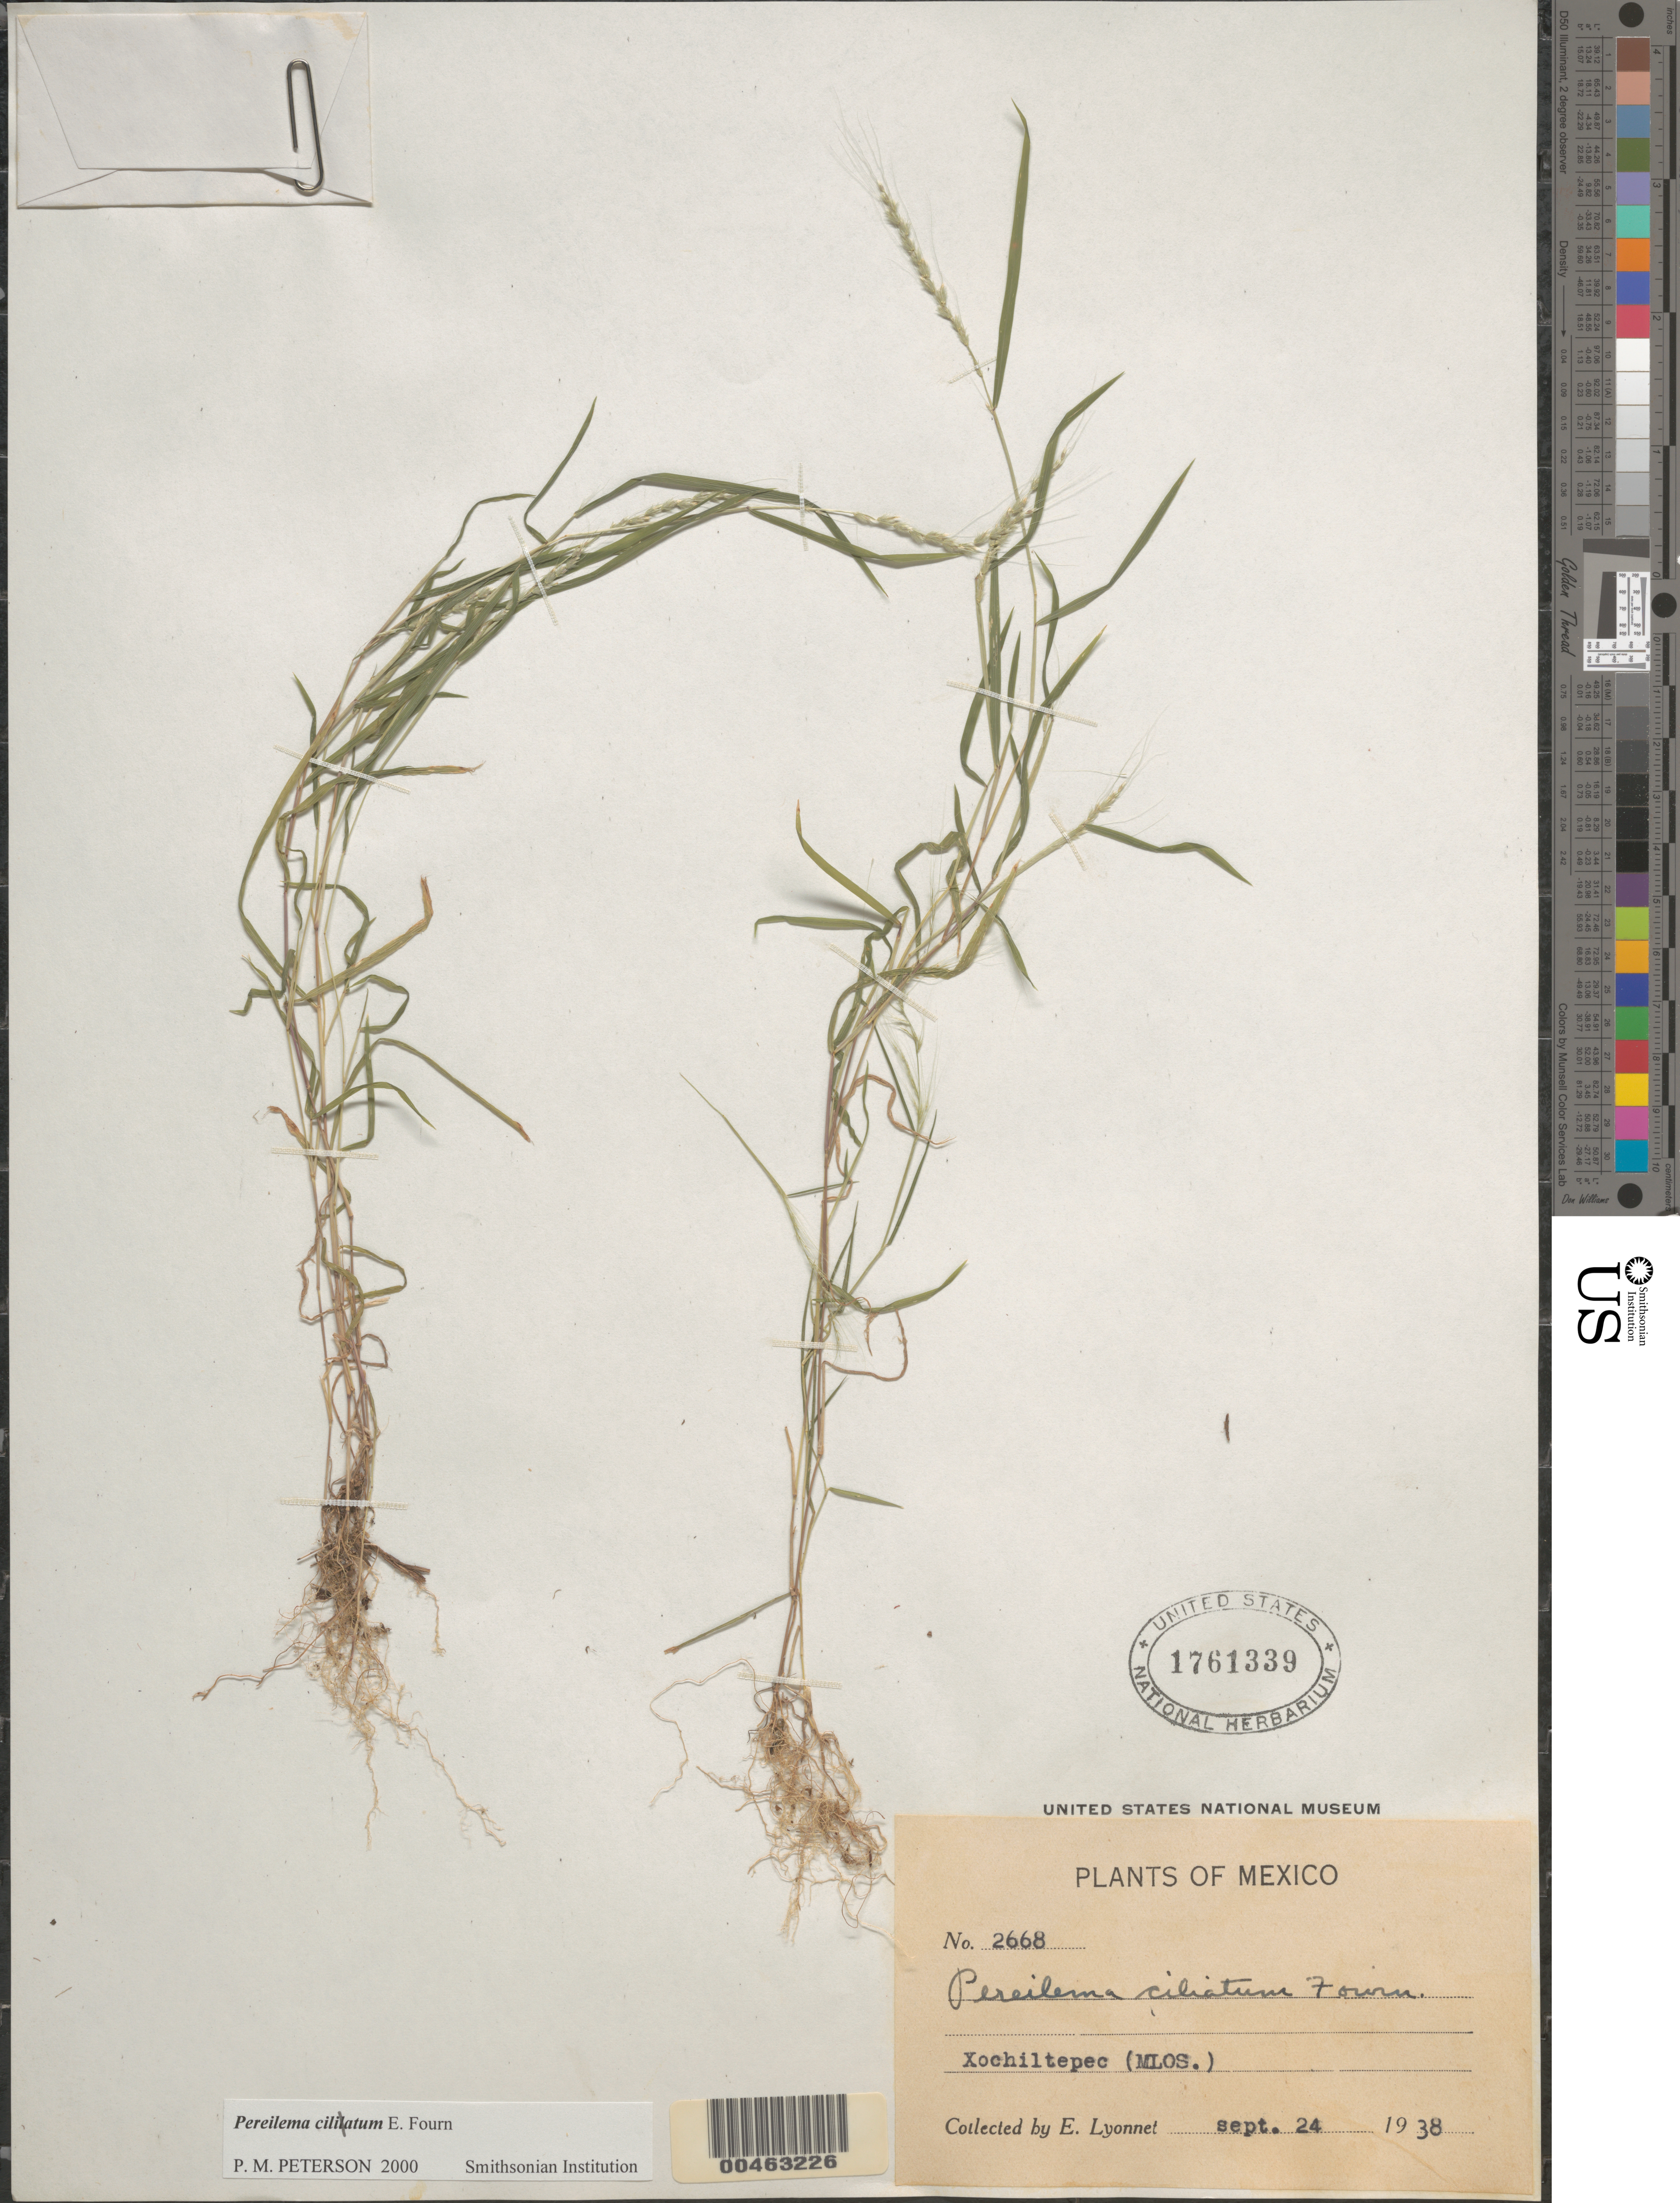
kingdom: Plantae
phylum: Tracheophyta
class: Liliopsida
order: Poales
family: Poaceae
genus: Pereilema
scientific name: Pereilema ciliatum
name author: E. Fourn.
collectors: Bro. E. Lyonnet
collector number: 2668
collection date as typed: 24 Sep 1938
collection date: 1938-09-24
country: Mexico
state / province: Morelos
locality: Xochiltepec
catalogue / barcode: US 1761339